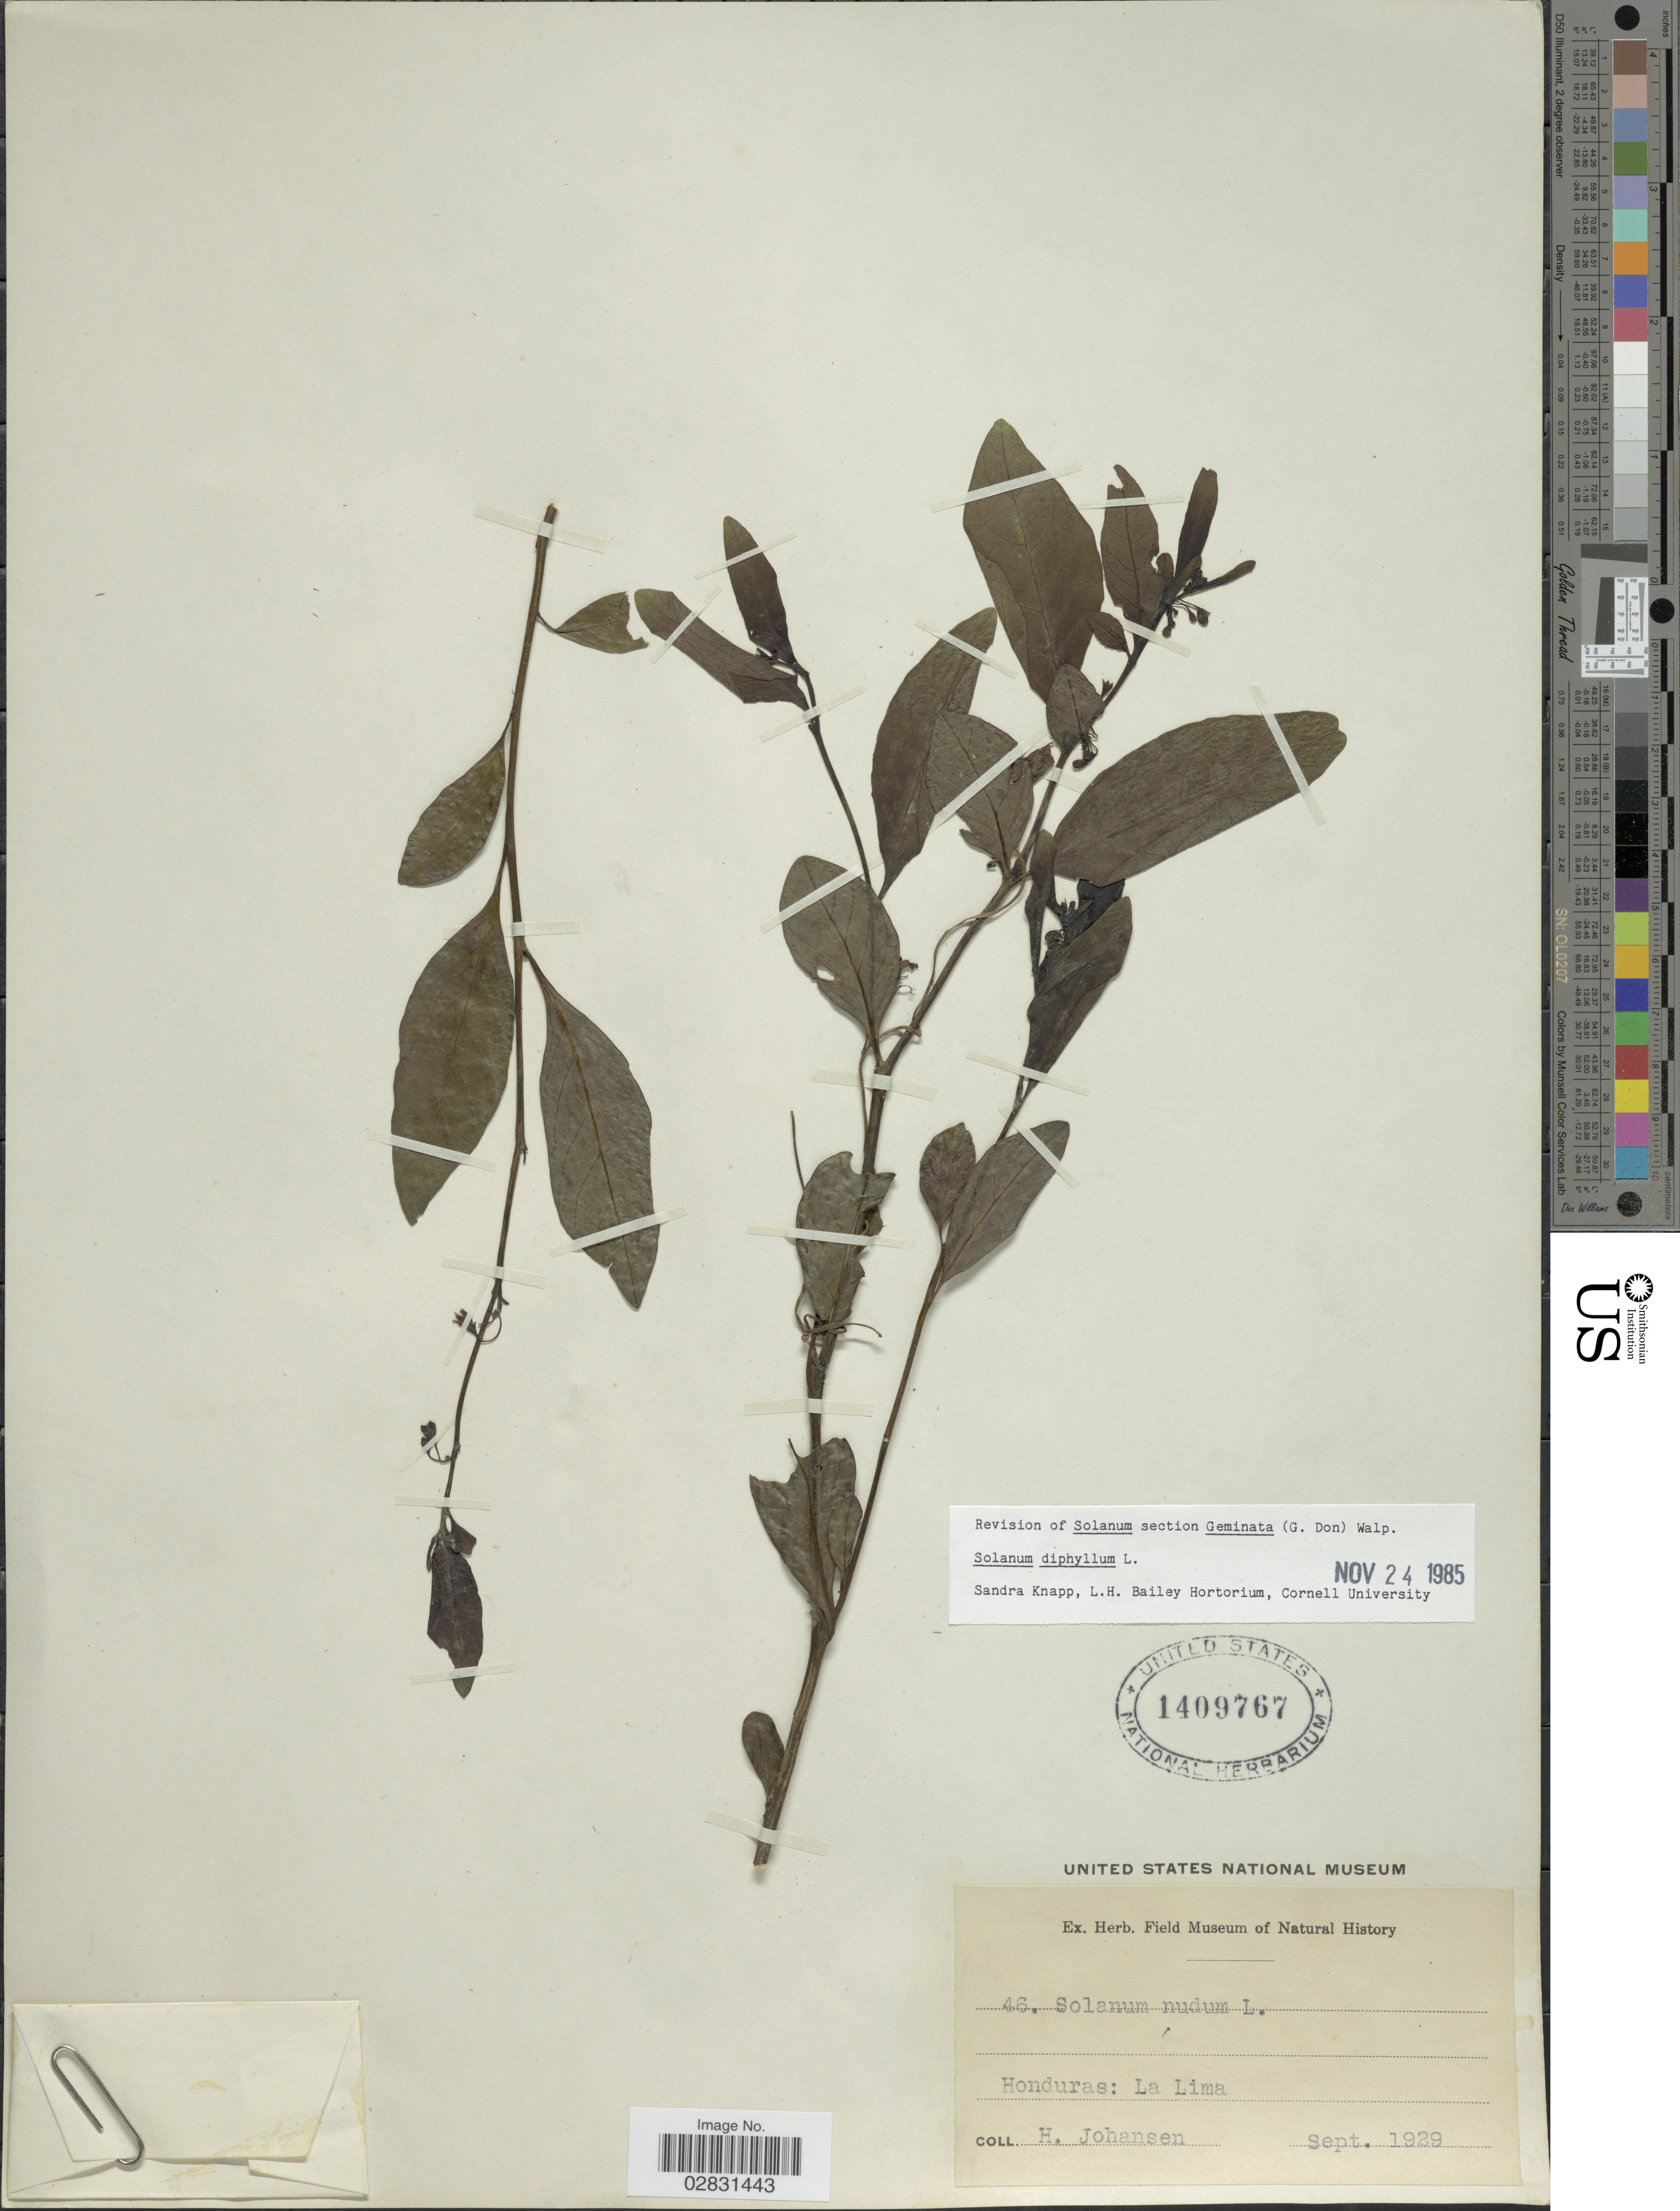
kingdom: Plantae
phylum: Tracheophyta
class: Magnoliopsida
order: Solanales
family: Solanaceae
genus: Solanum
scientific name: Solanum diphyllum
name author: L.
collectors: H. Johansen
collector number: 46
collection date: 1929-09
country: Honduras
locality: La Lima.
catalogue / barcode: US 1409767